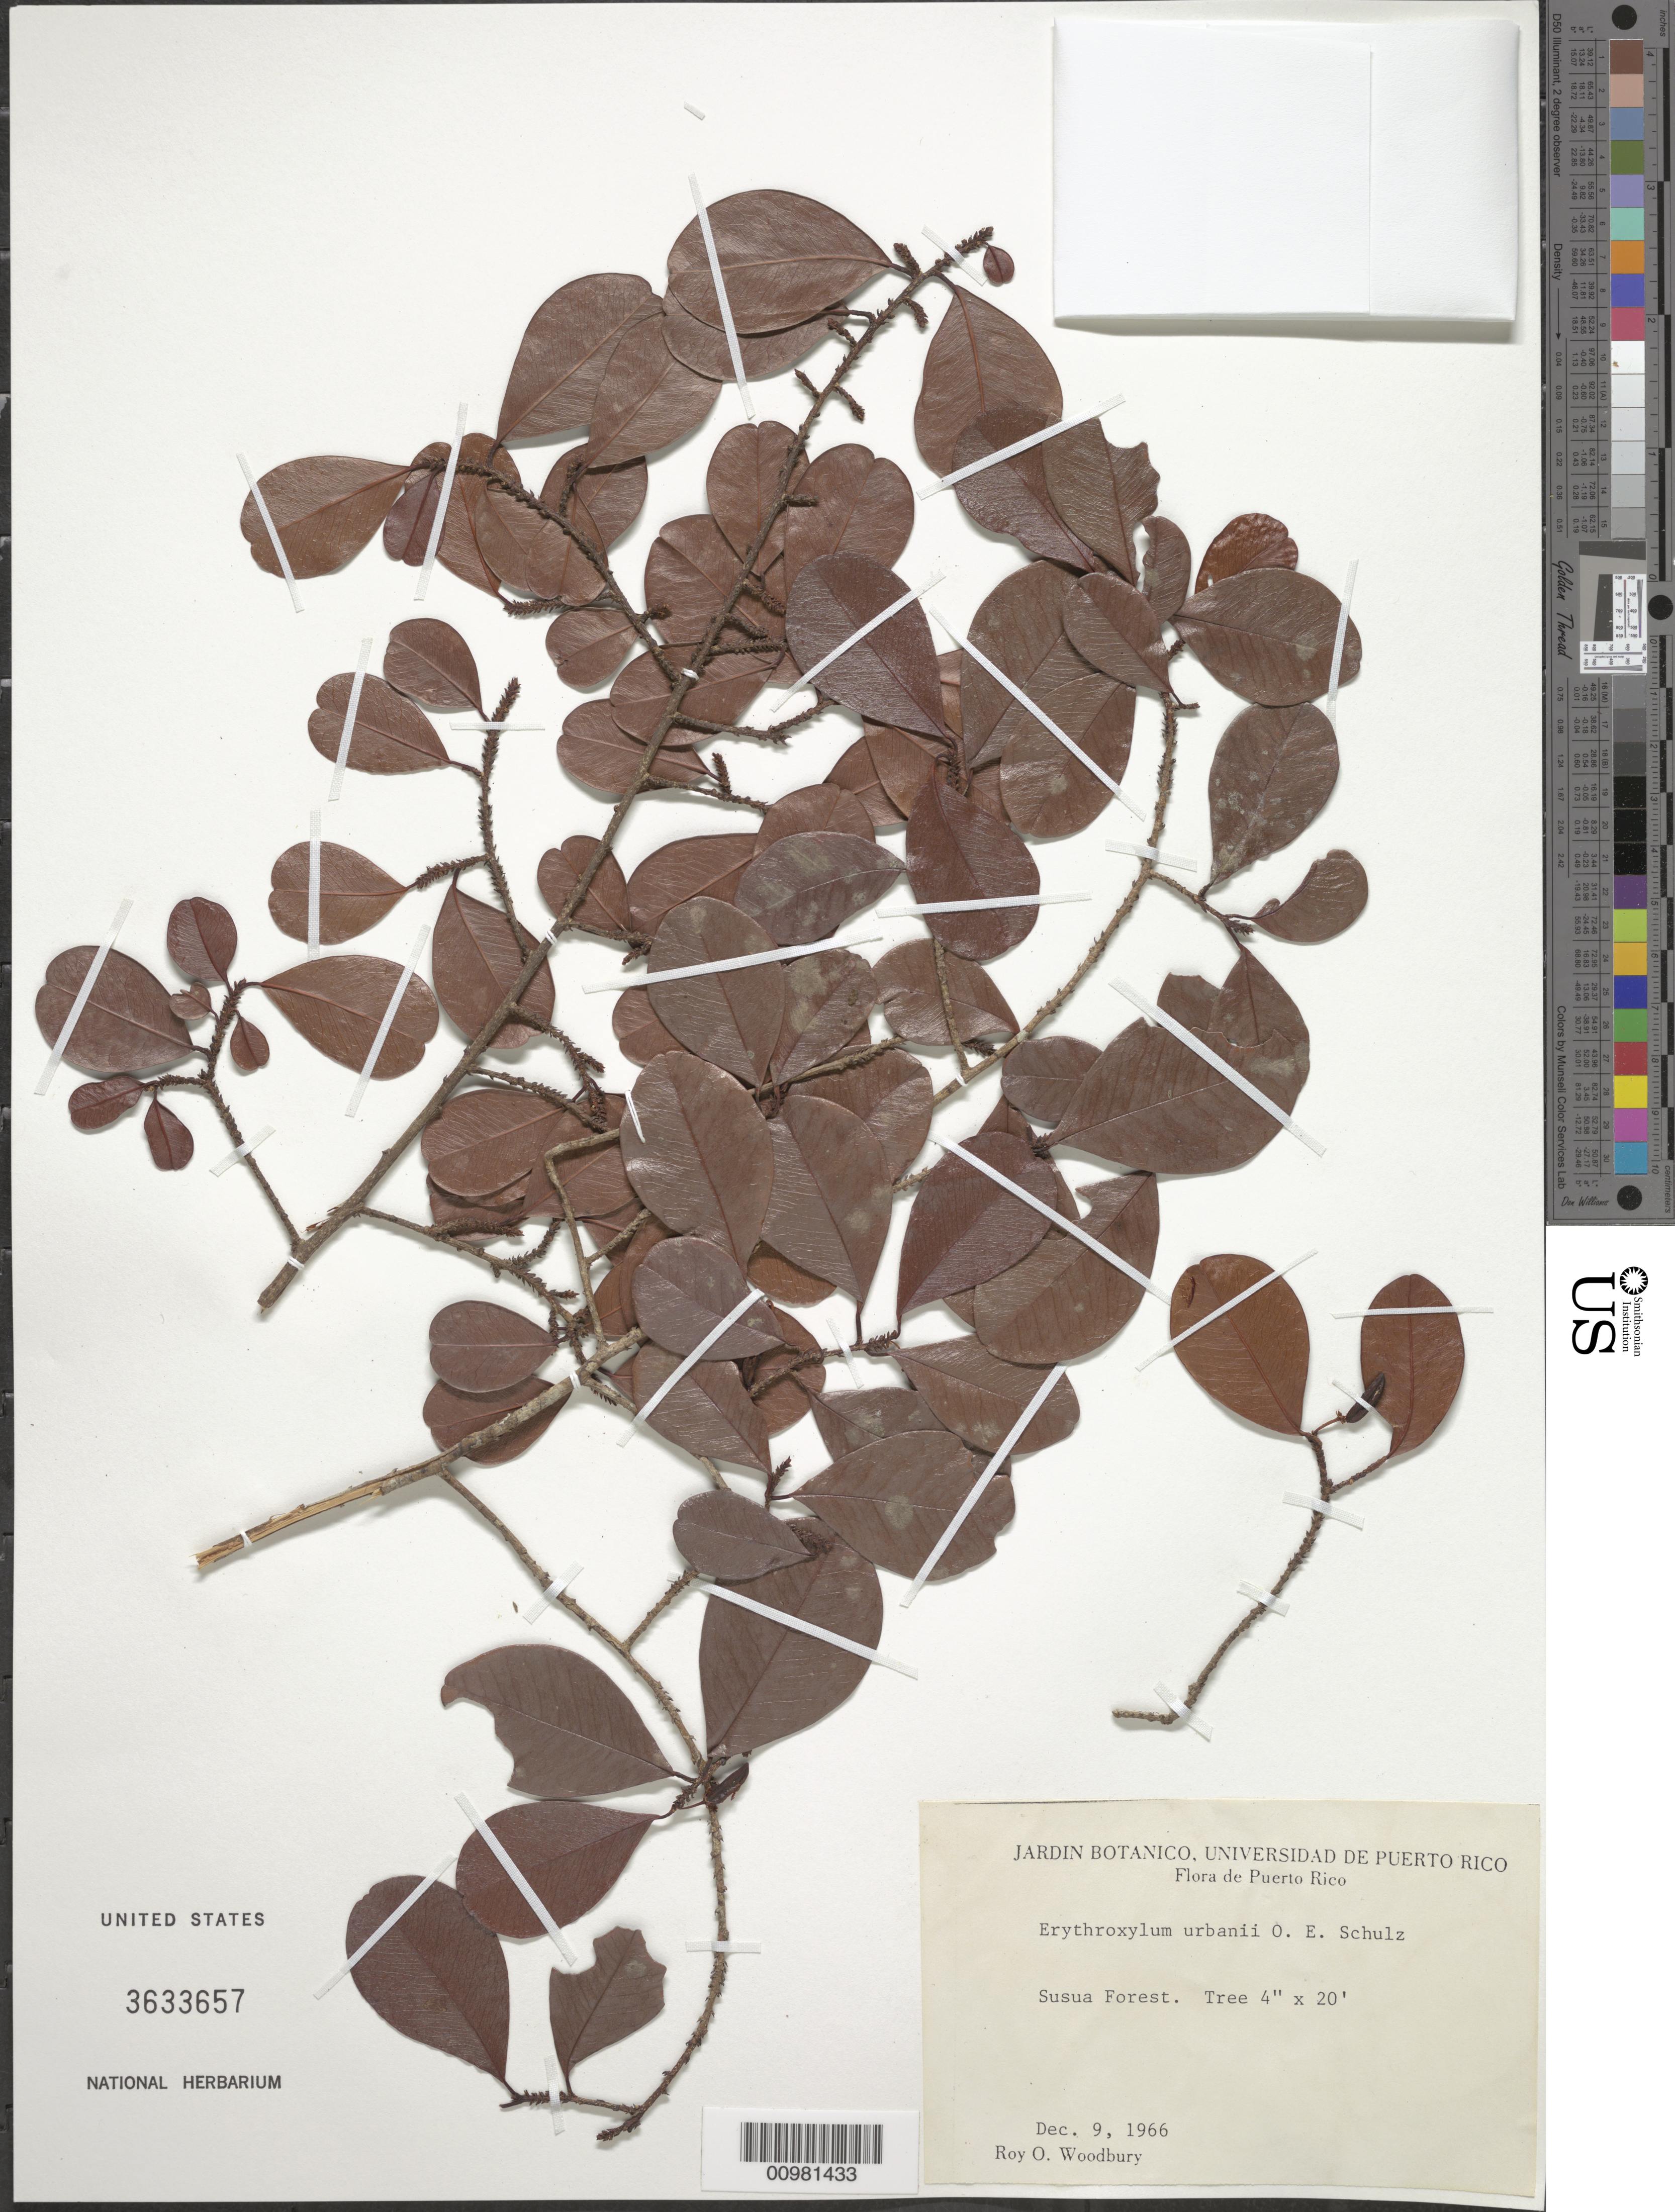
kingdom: Plantae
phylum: Tracheophyta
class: Magnoliopsida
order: Malpighiales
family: Erythroxylaceae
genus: Erythroxylum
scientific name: Erythroxylum urbanii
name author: O.E. Schulz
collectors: R. O. Woodbury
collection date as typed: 09 Dec 1966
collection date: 1966-12-09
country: Puerto Rico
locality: Susua Forest.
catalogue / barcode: US 3633657